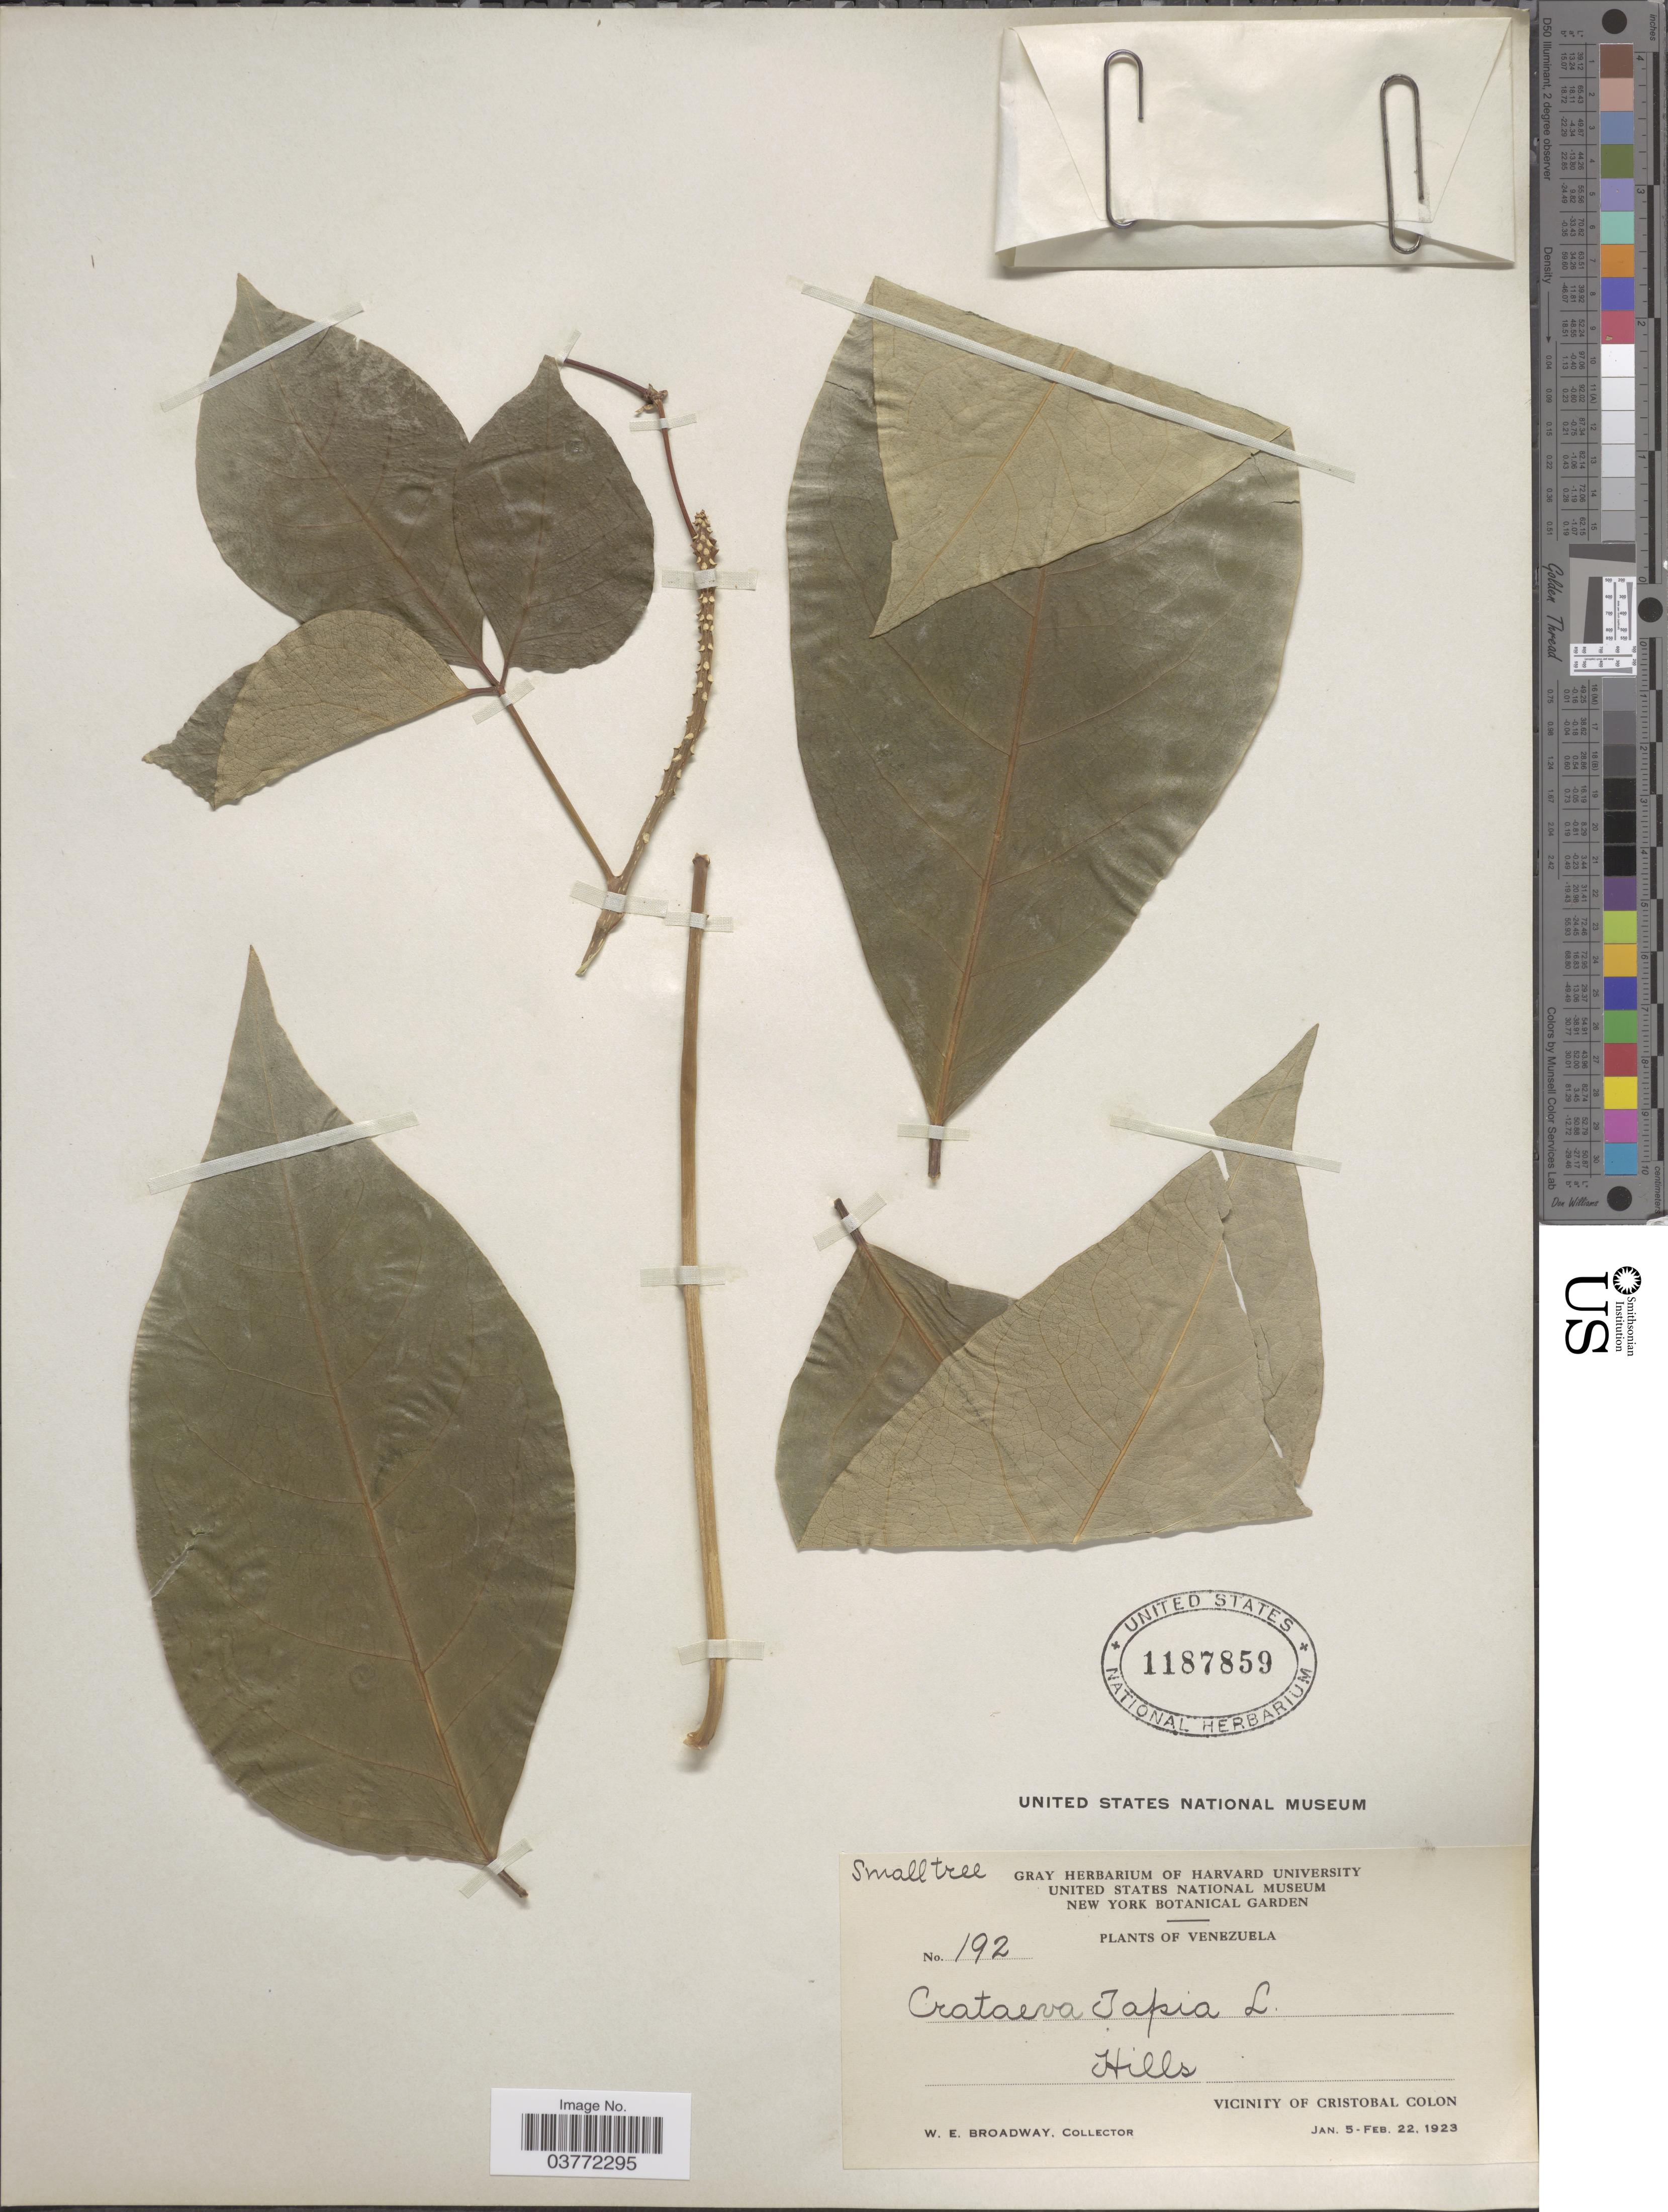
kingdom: Plantae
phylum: Tracheophyta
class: Magnoliopsida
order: Brassicales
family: Capparaceae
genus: Crateva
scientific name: Crateva tapia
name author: L.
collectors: W. E. Broadway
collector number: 192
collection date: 1923-01-05/1923-02-22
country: Venezuela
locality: Vicinity of Cristobal Colon.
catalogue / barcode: US 1187859